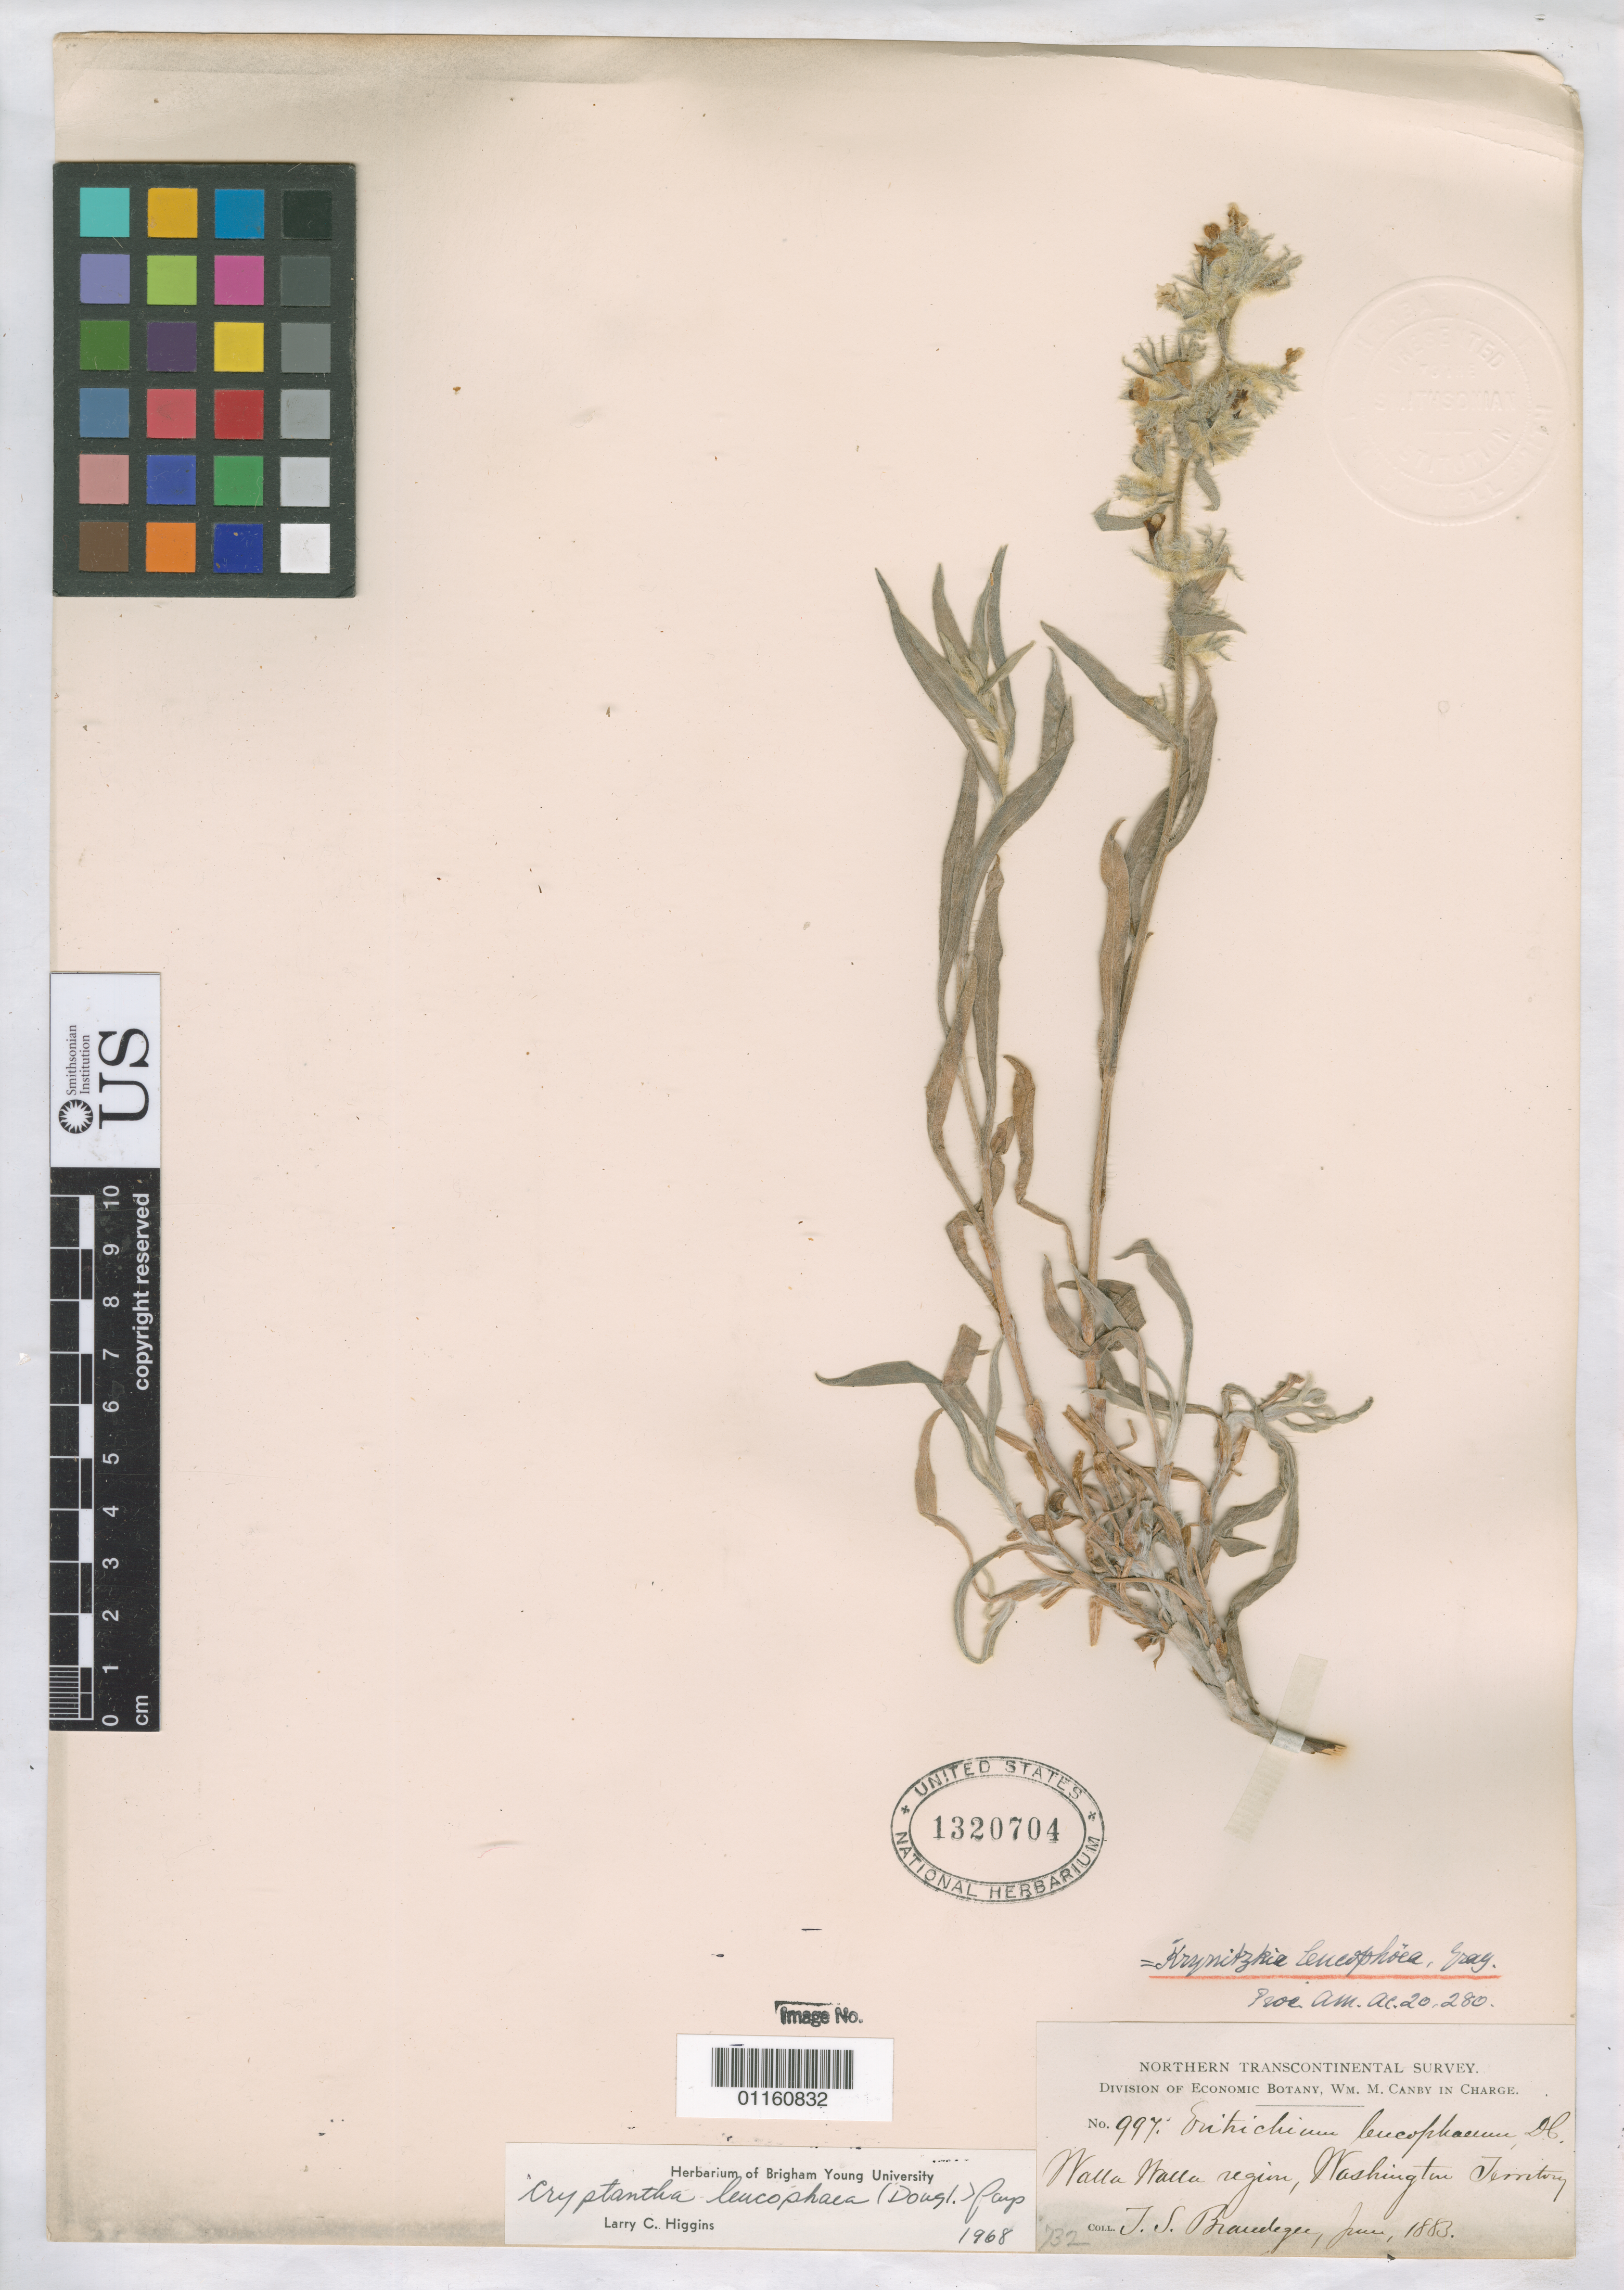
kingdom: Plantae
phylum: Tracheophyta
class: Magnoliopsida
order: Boraginales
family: Boraginaceae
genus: Cryptantha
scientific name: Cryptantha leucophaea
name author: (Douglas ex Lehm.) Payson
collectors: T. S. Brandegee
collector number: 997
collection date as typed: Jun 1883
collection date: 1883-06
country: United States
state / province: Washington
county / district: Walla Walla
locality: Walla Walla region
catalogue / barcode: US 1320704